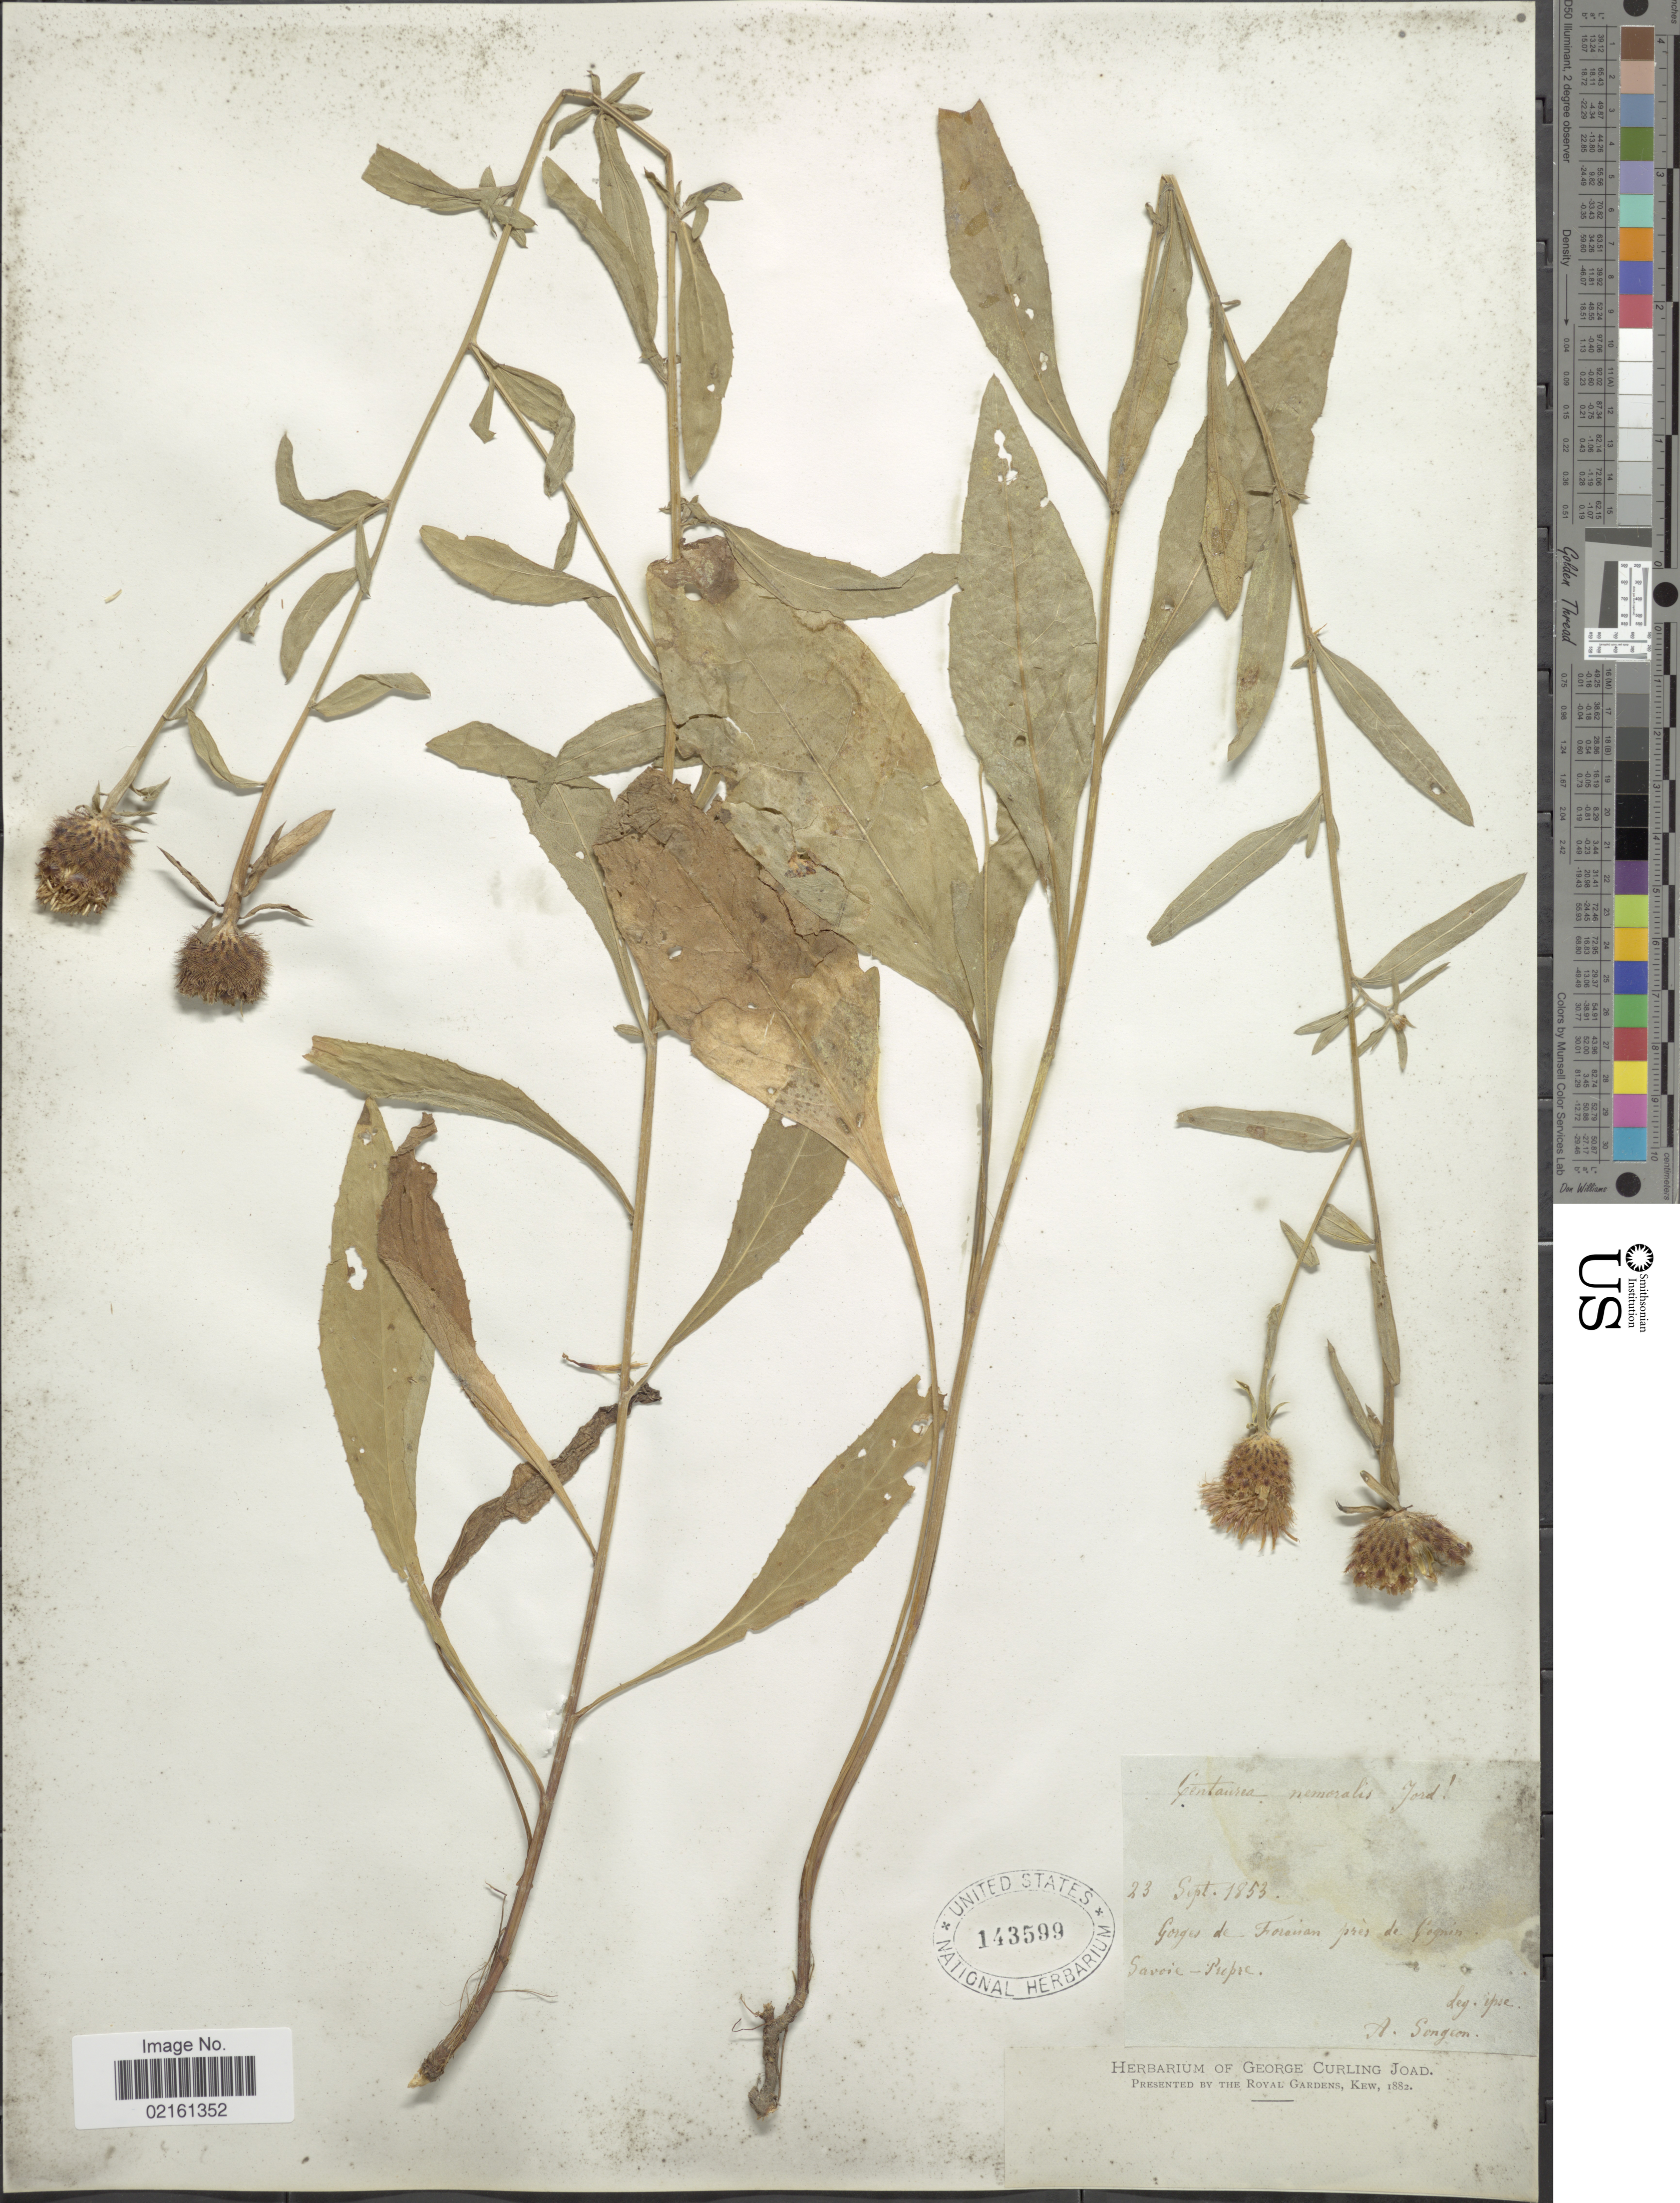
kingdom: Plantae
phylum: Tracheophyta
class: Magnoliopsida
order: Asterales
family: Asteraceae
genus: Centaurea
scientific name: Centaurea nemoralis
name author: Jord.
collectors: -. Ipse & A. Songeon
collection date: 1853-09-23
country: France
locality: Gorges de Foraisan pres de Goguon, Savoie Prop.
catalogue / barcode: US 143599